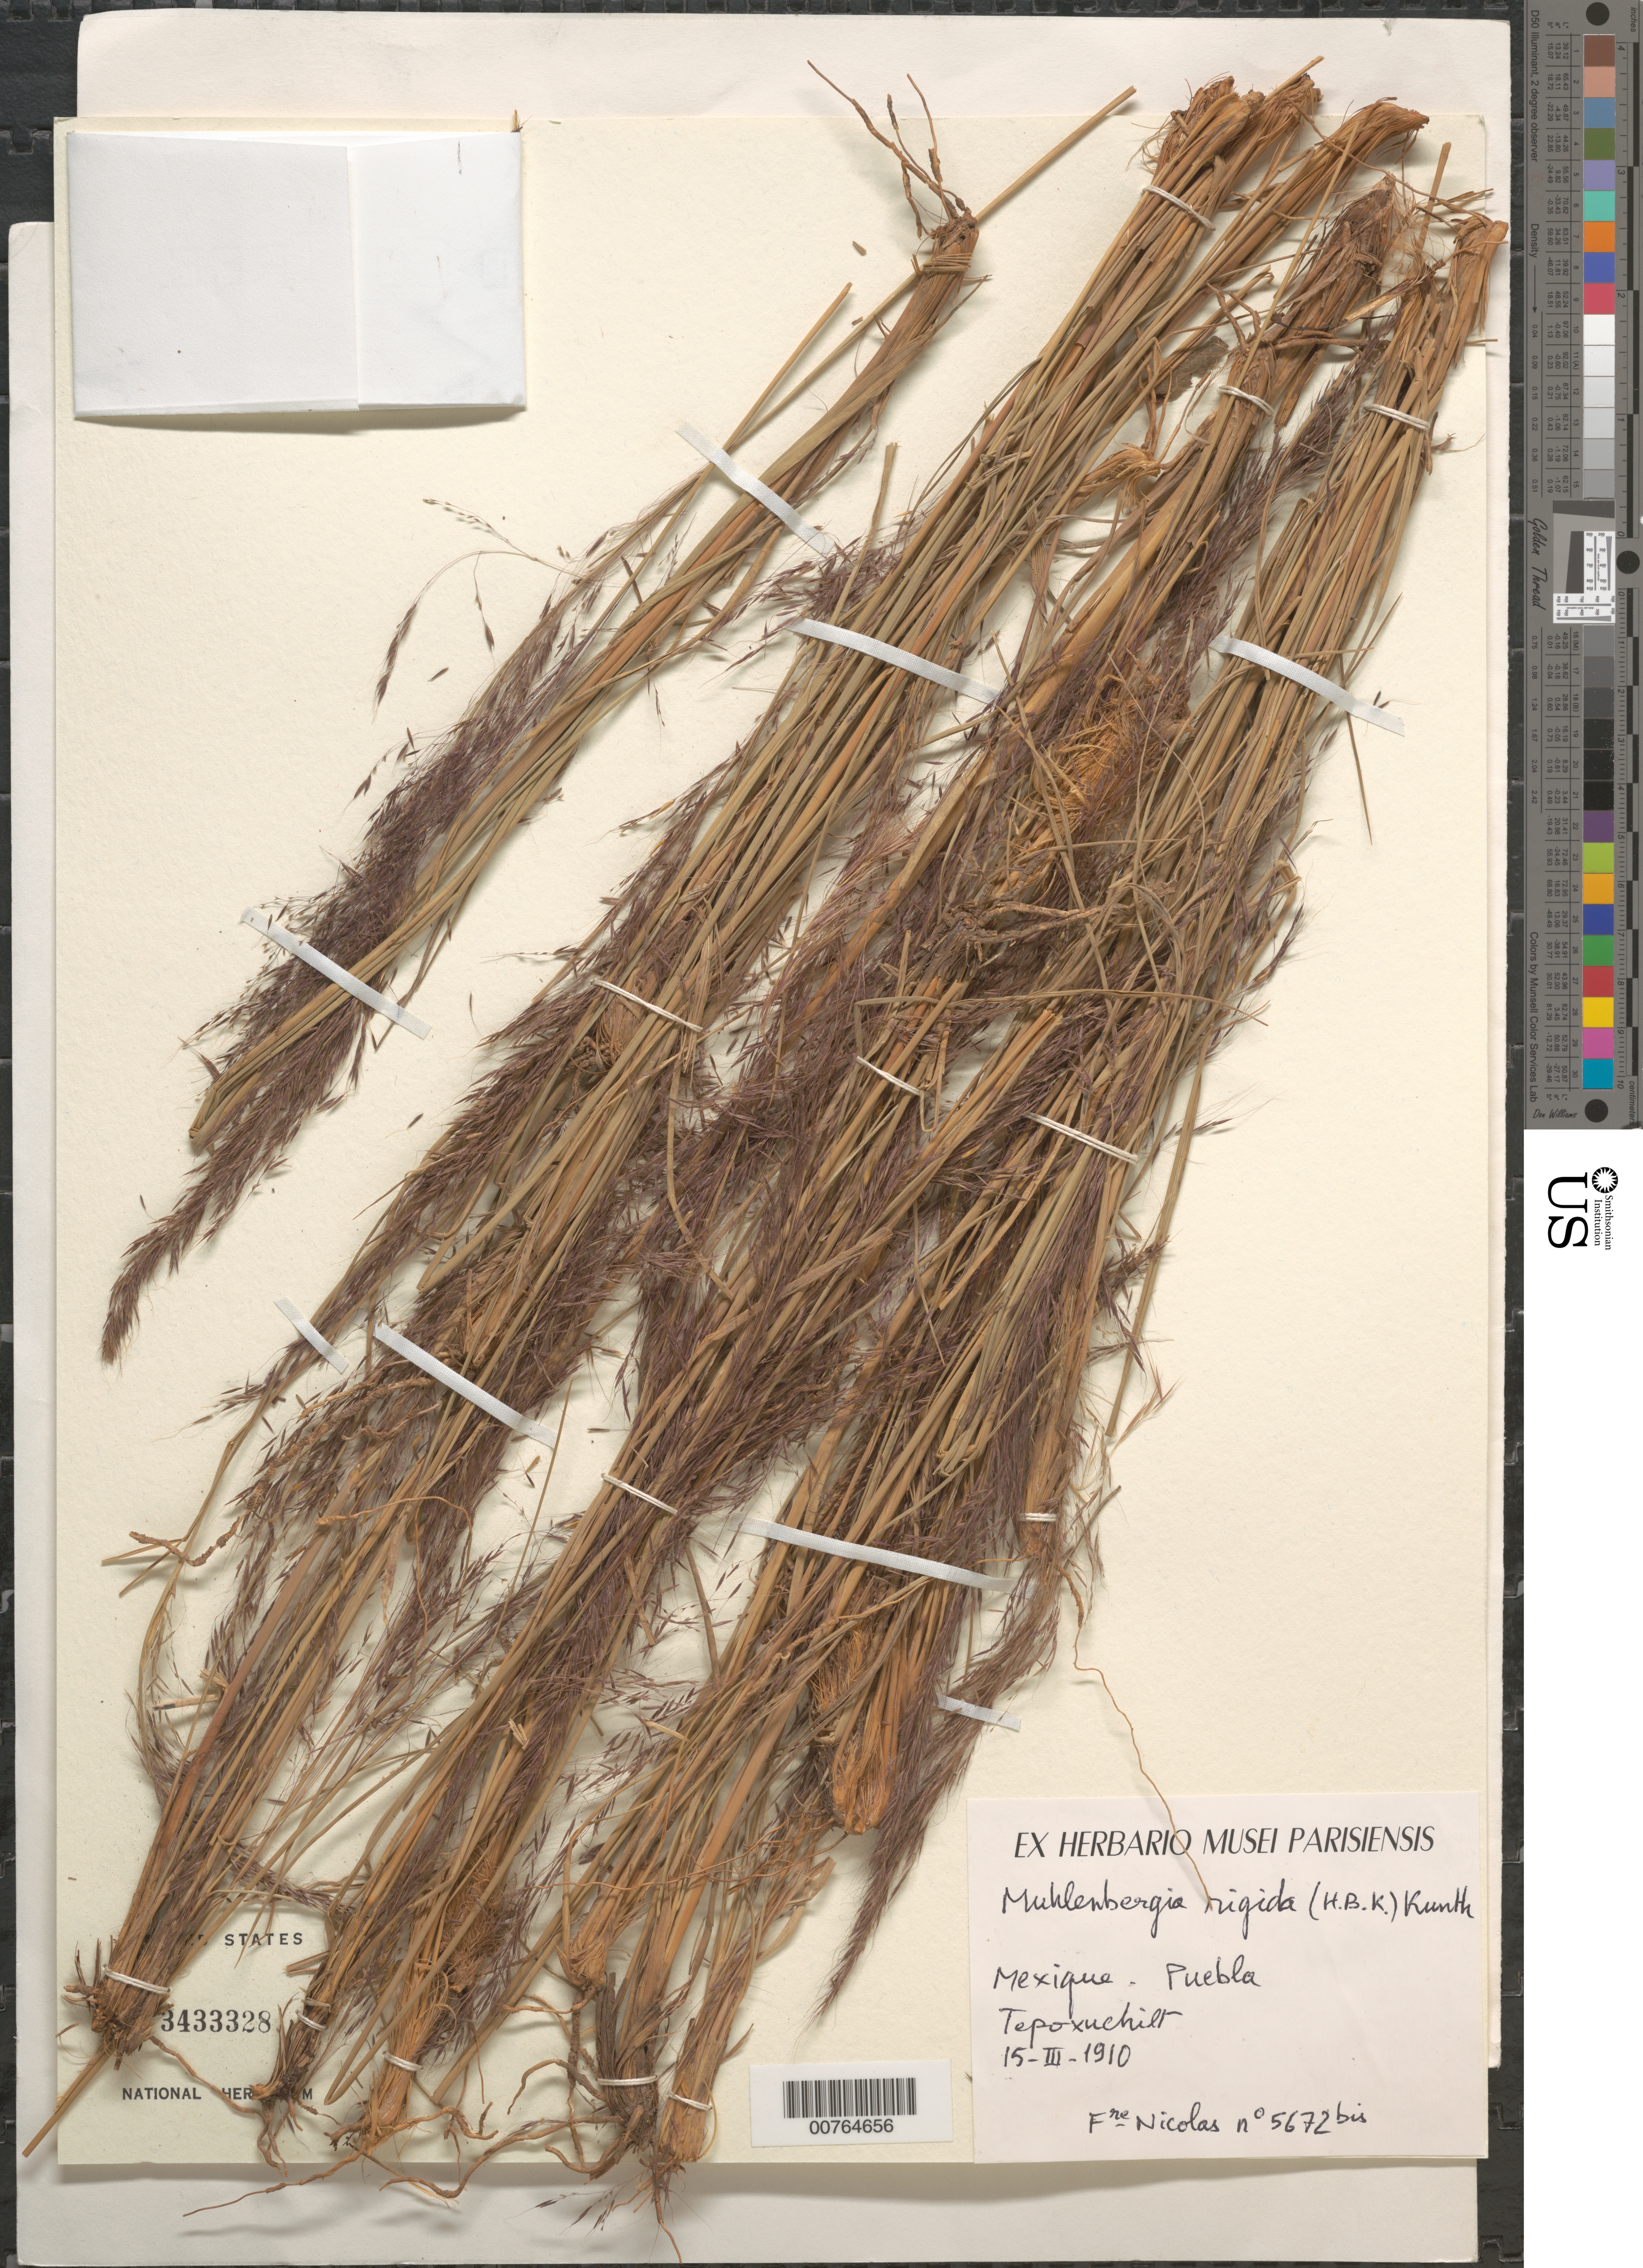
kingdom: Plantae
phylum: Tracheophyta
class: Liliopsida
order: Poales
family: Poaceae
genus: Muhlenbergia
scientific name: Muhlenbergia rigida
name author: (Kunth) Kunth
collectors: B. Nicolas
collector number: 5672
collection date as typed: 15 Mar 1910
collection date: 1910-03-15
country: Mexico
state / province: Puebla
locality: Tepoxuchilt.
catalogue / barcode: US 3433328